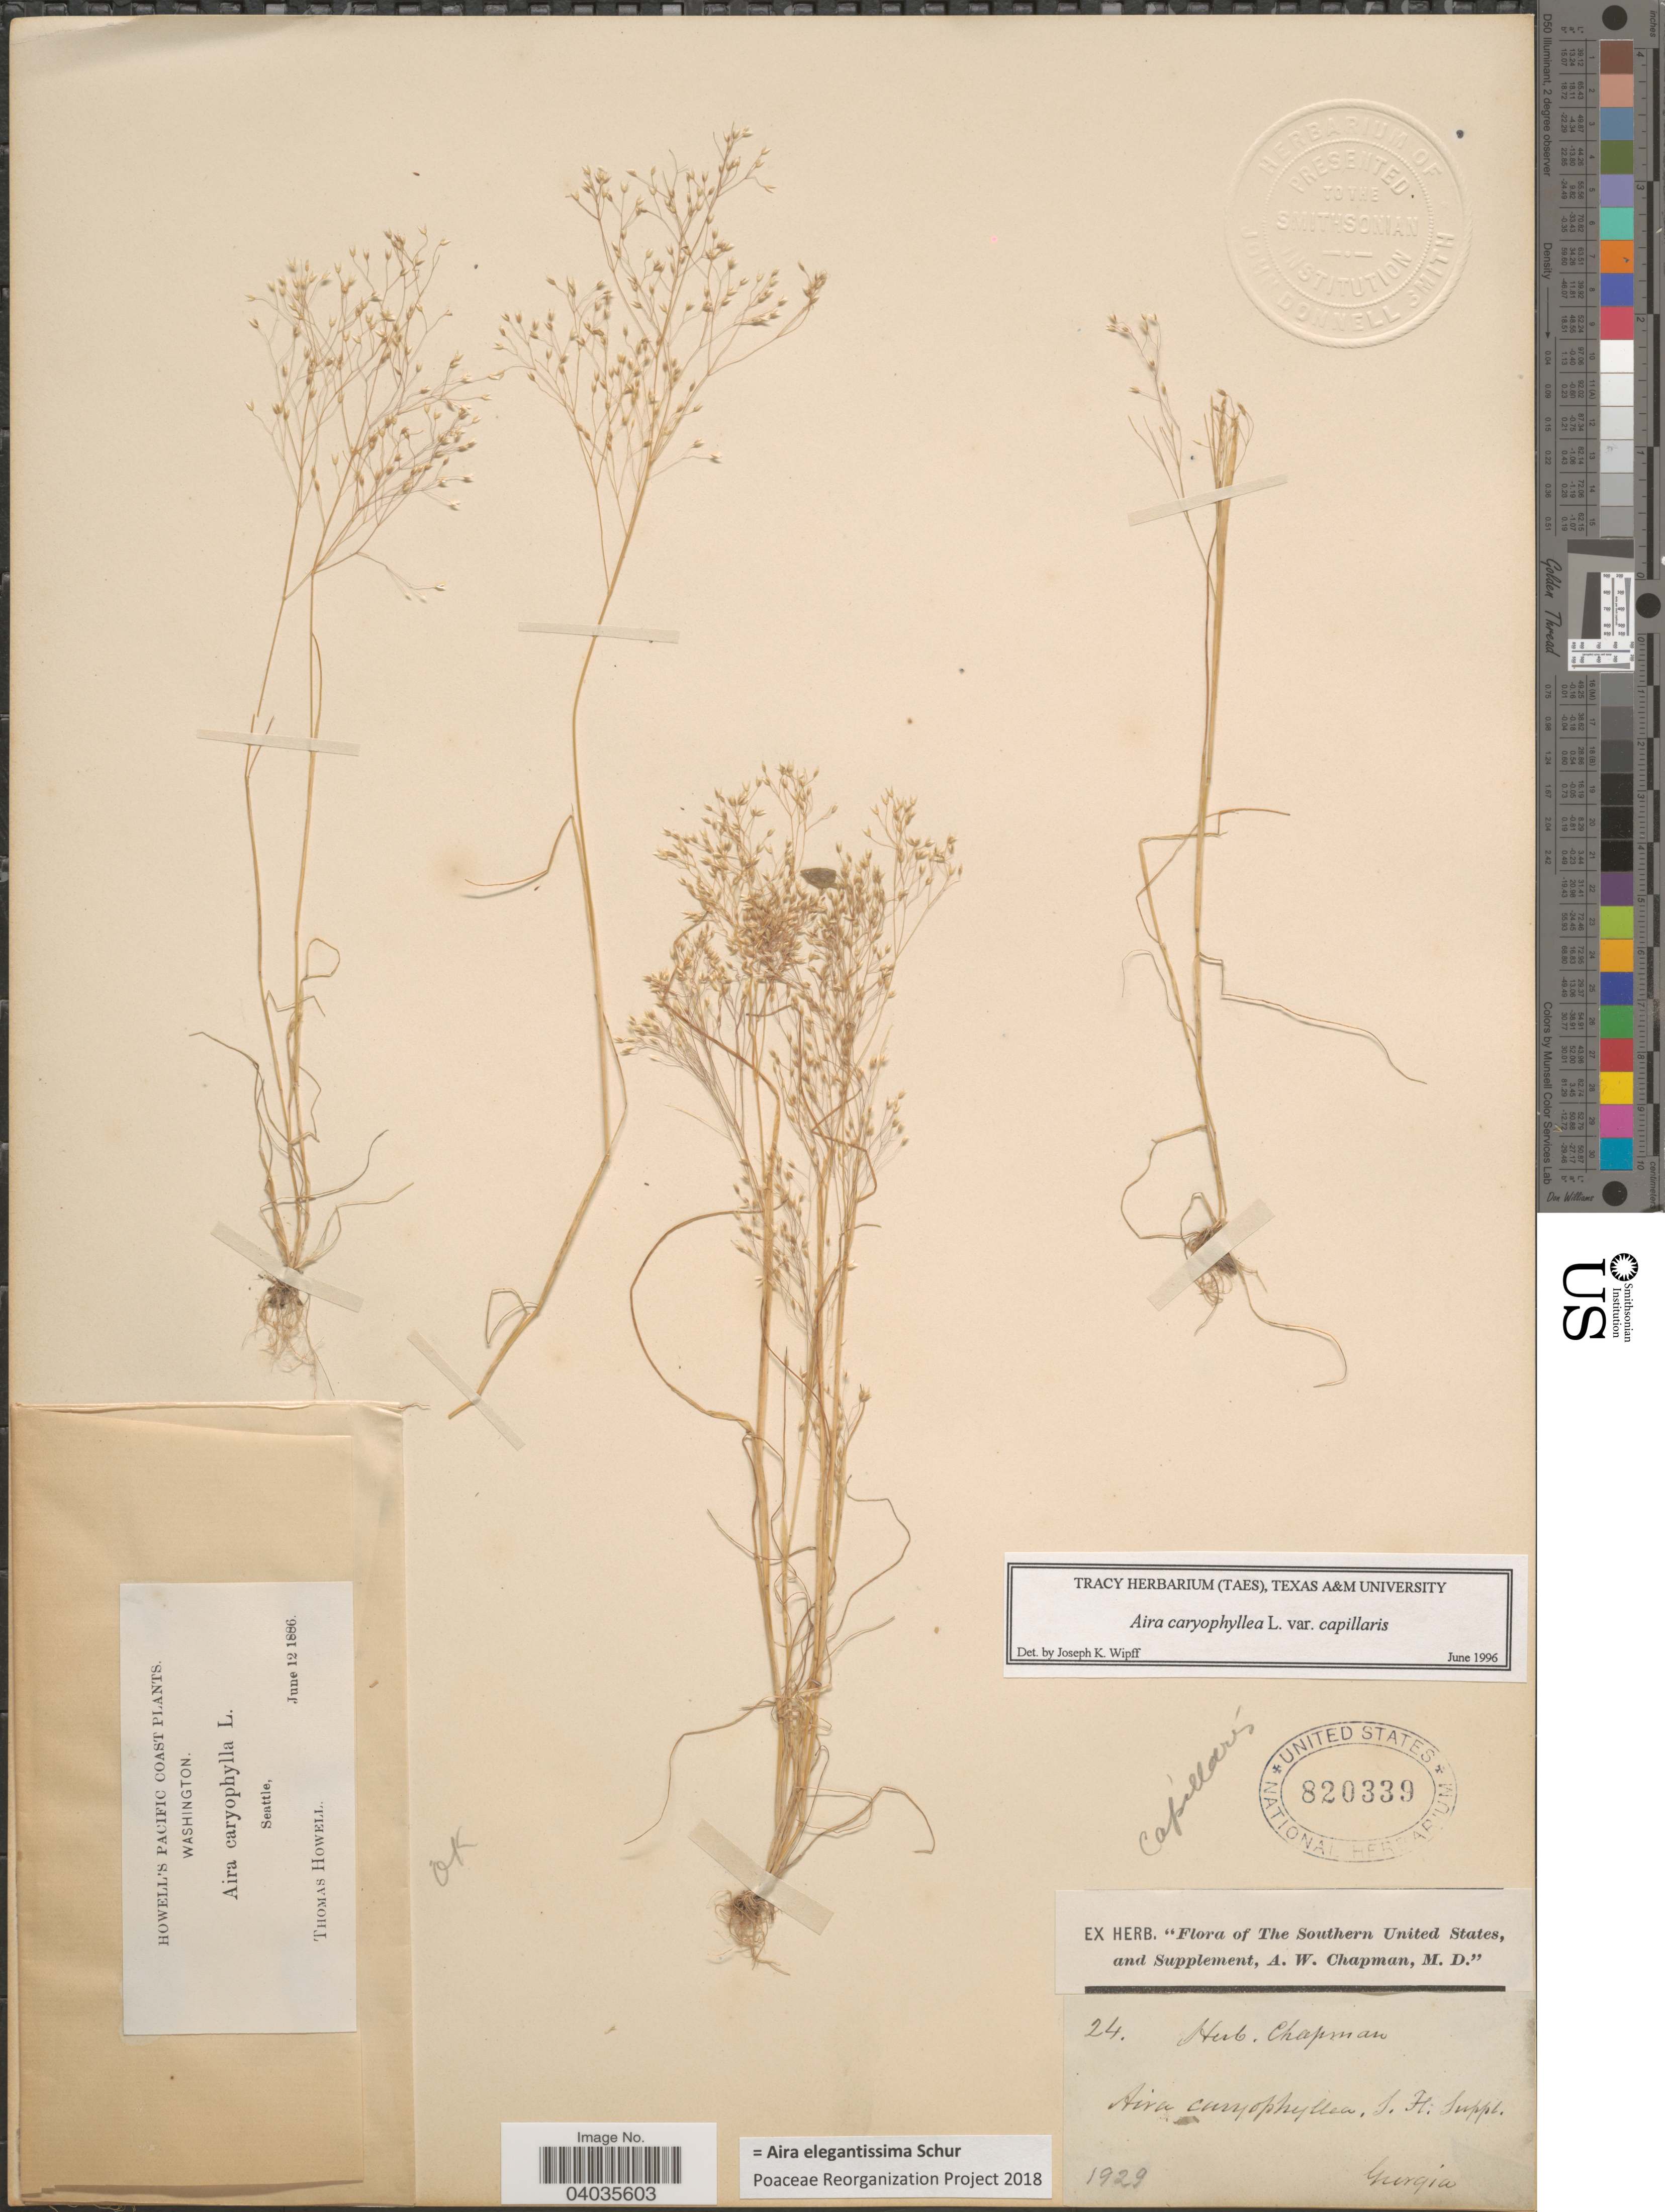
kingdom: Plantae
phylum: Tracheophyta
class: Liliopsida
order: Poales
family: Poaceae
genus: Aira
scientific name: Aira elegantissima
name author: Schur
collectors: T. Howell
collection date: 1886-06-12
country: United States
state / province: Washington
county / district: King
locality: Pacific Coast. Seattle.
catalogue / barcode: US 820339